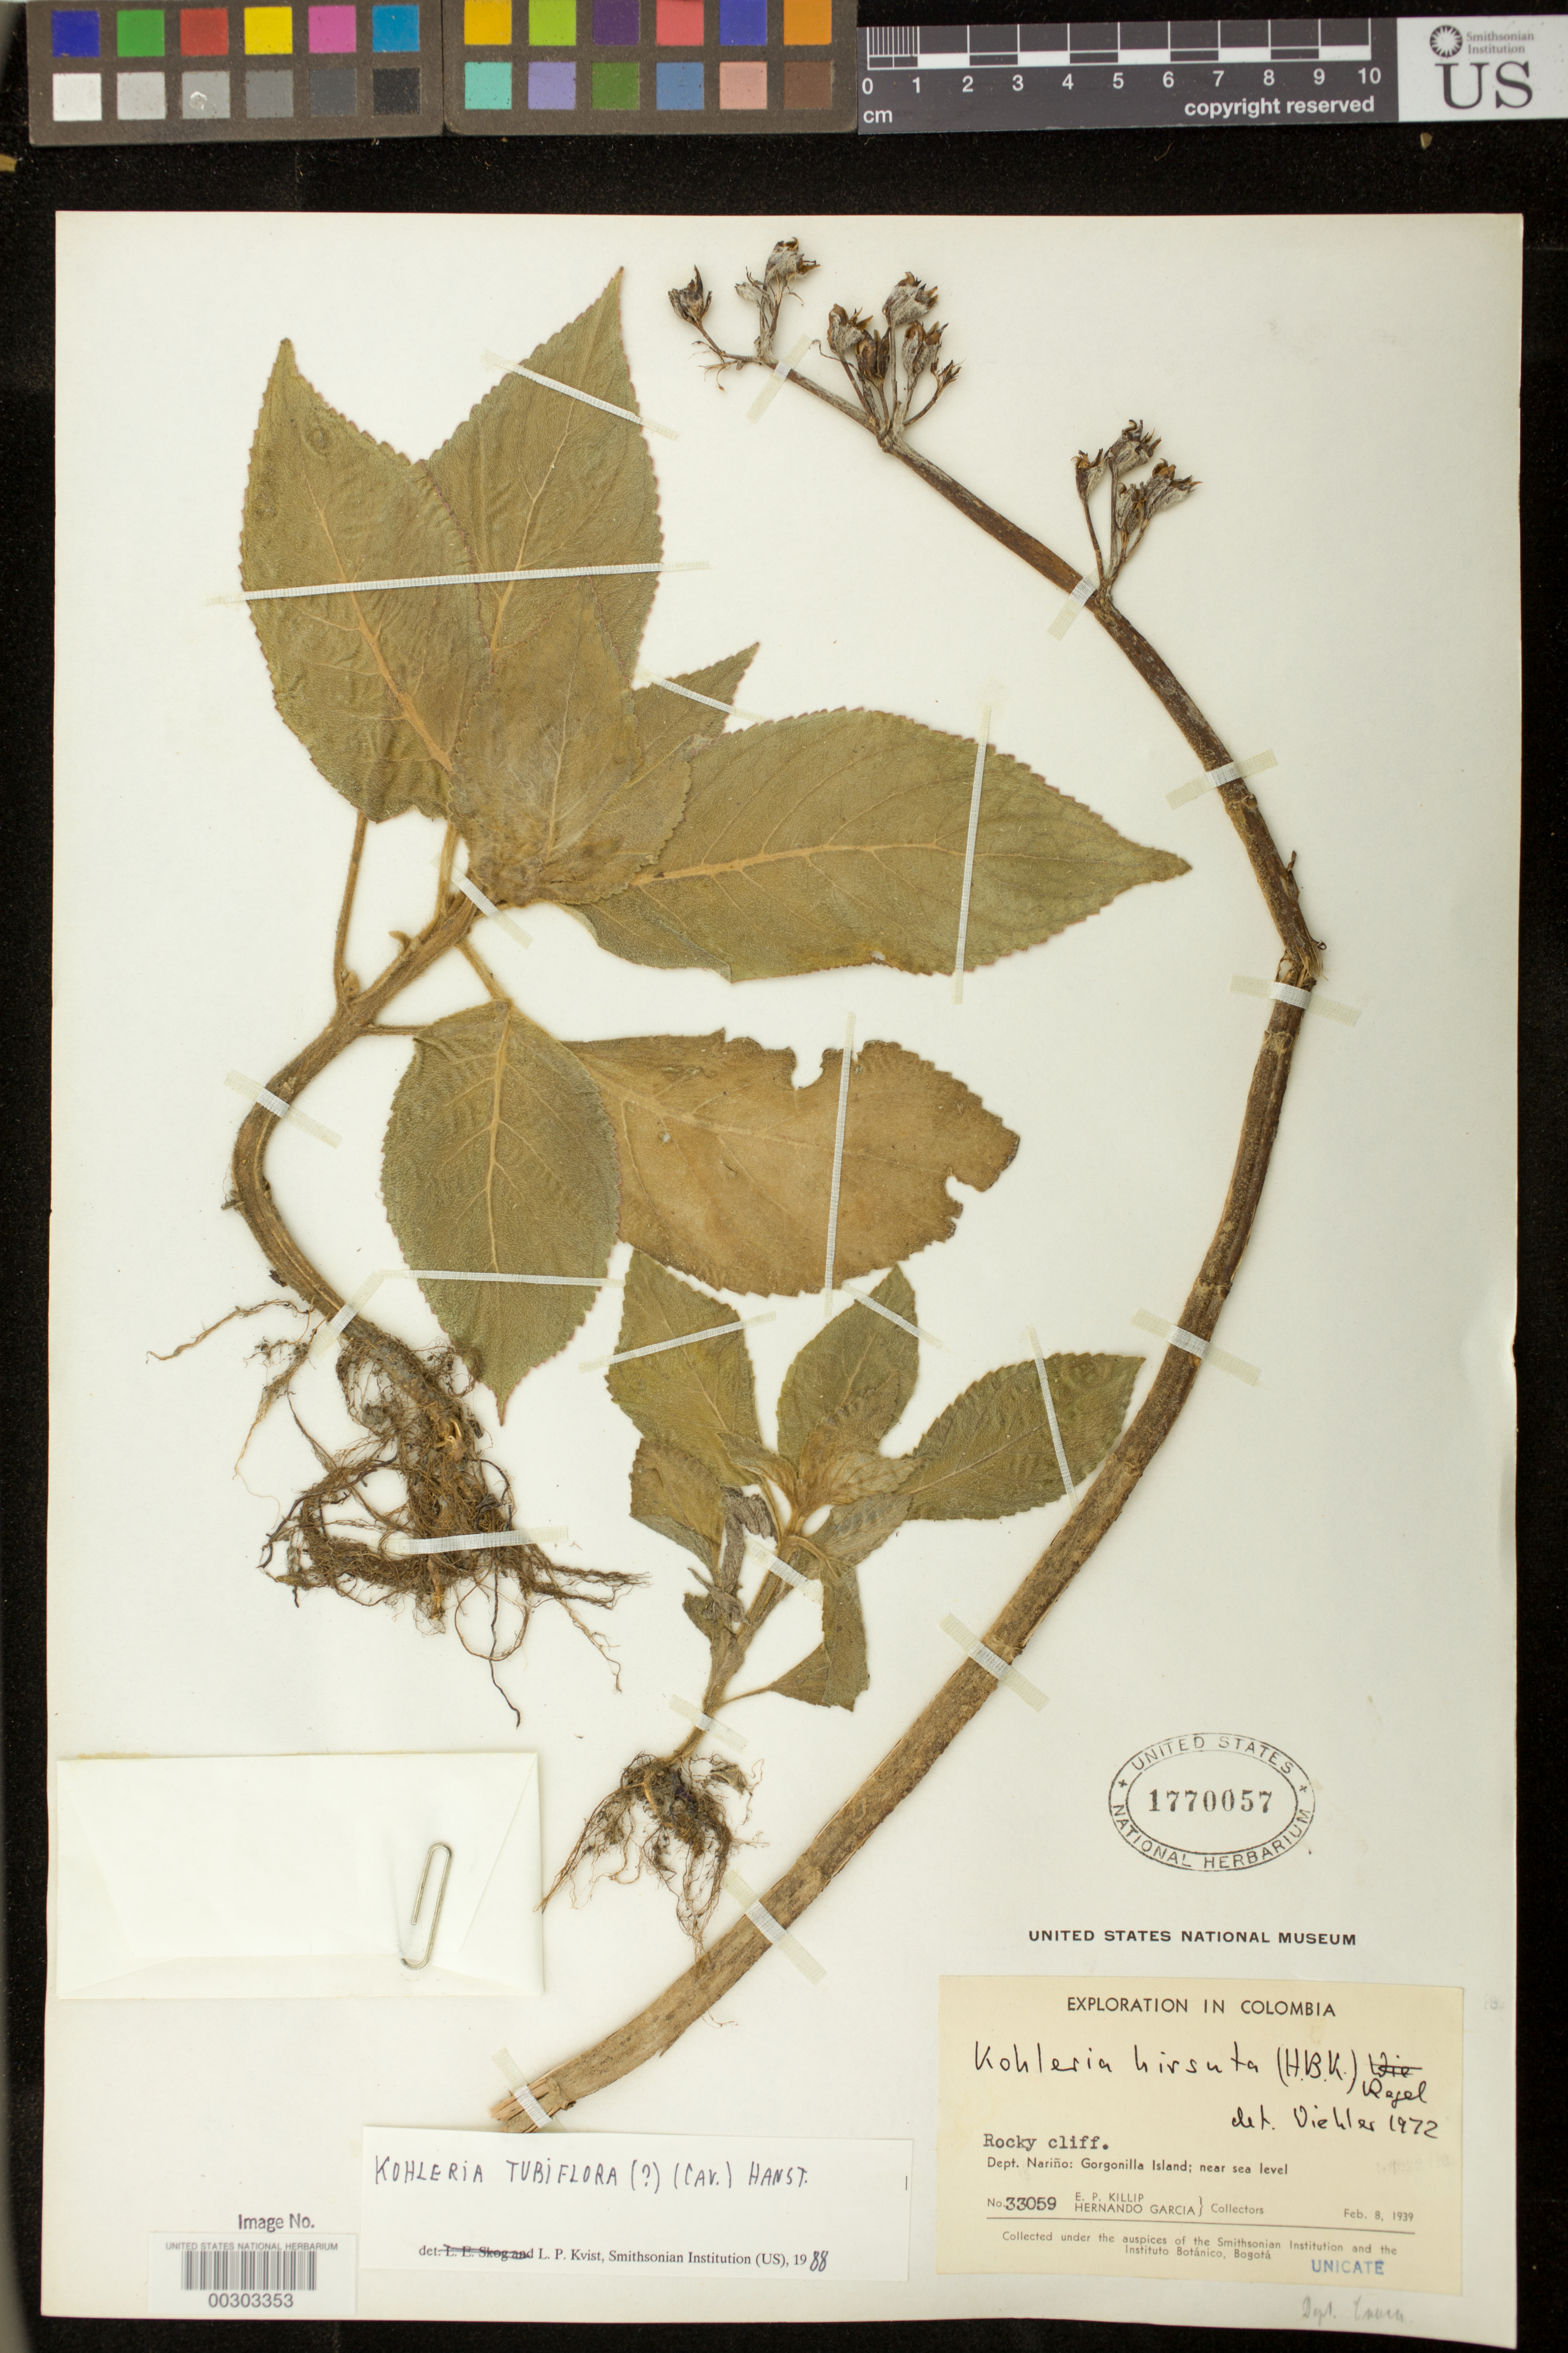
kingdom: Plantae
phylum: Tracheophyta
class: Magnoliopsida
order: Lamiales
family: Gesneriaceae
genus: Kohleria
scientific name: Kohleria tubiflora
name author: (Cav.) Hanst.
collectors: E. P. Killip & H. Garcia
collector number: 33059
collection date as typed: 08 Feb 1939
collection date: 1939-02-08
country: Colombia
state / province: Nariño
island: Gorgonilla Island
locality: Gorgonilla Island, near sea level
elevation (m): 0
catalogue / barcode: US 1770057